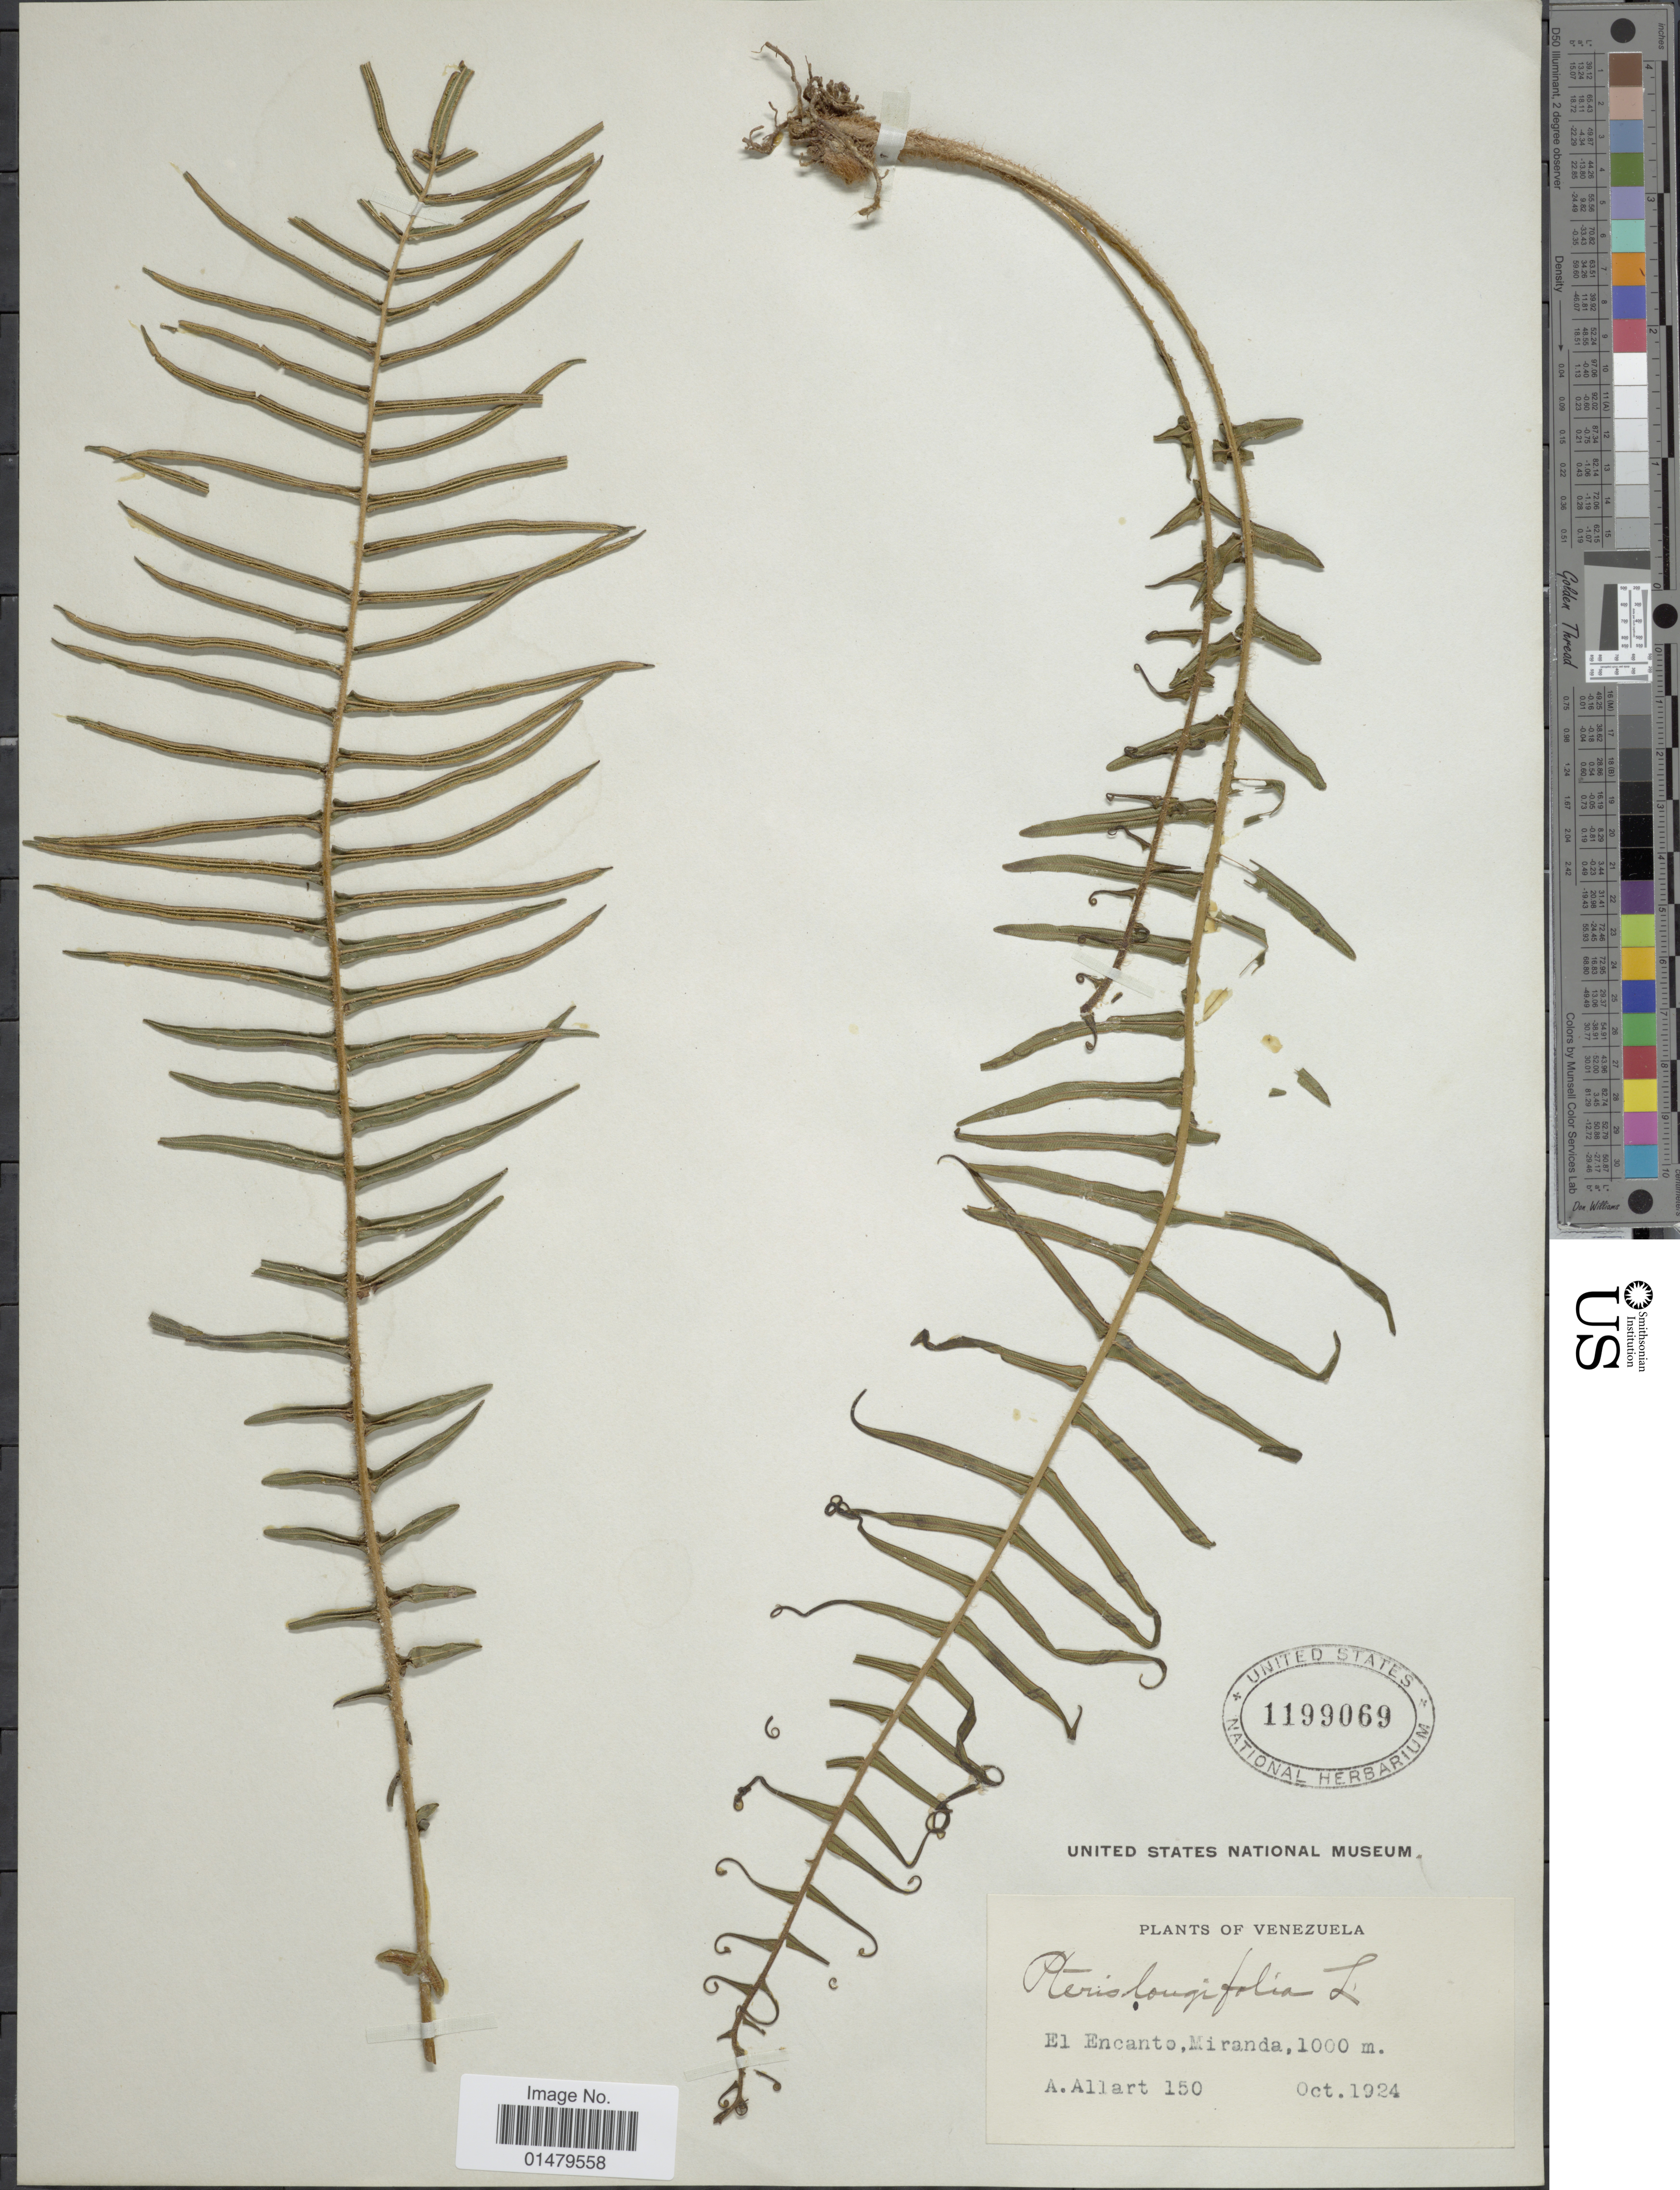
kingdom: Plantae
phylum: Tracheophyta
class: Polypodiopsida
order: Polypodiales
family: Pteridaceae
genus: Pteris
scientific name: Pteris longifolia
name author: L.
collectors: A. Allart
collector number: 150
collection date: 1924-10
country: Venezuela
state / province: Miranda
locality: El Encanto.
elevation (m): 1000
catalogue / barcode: US 1199069